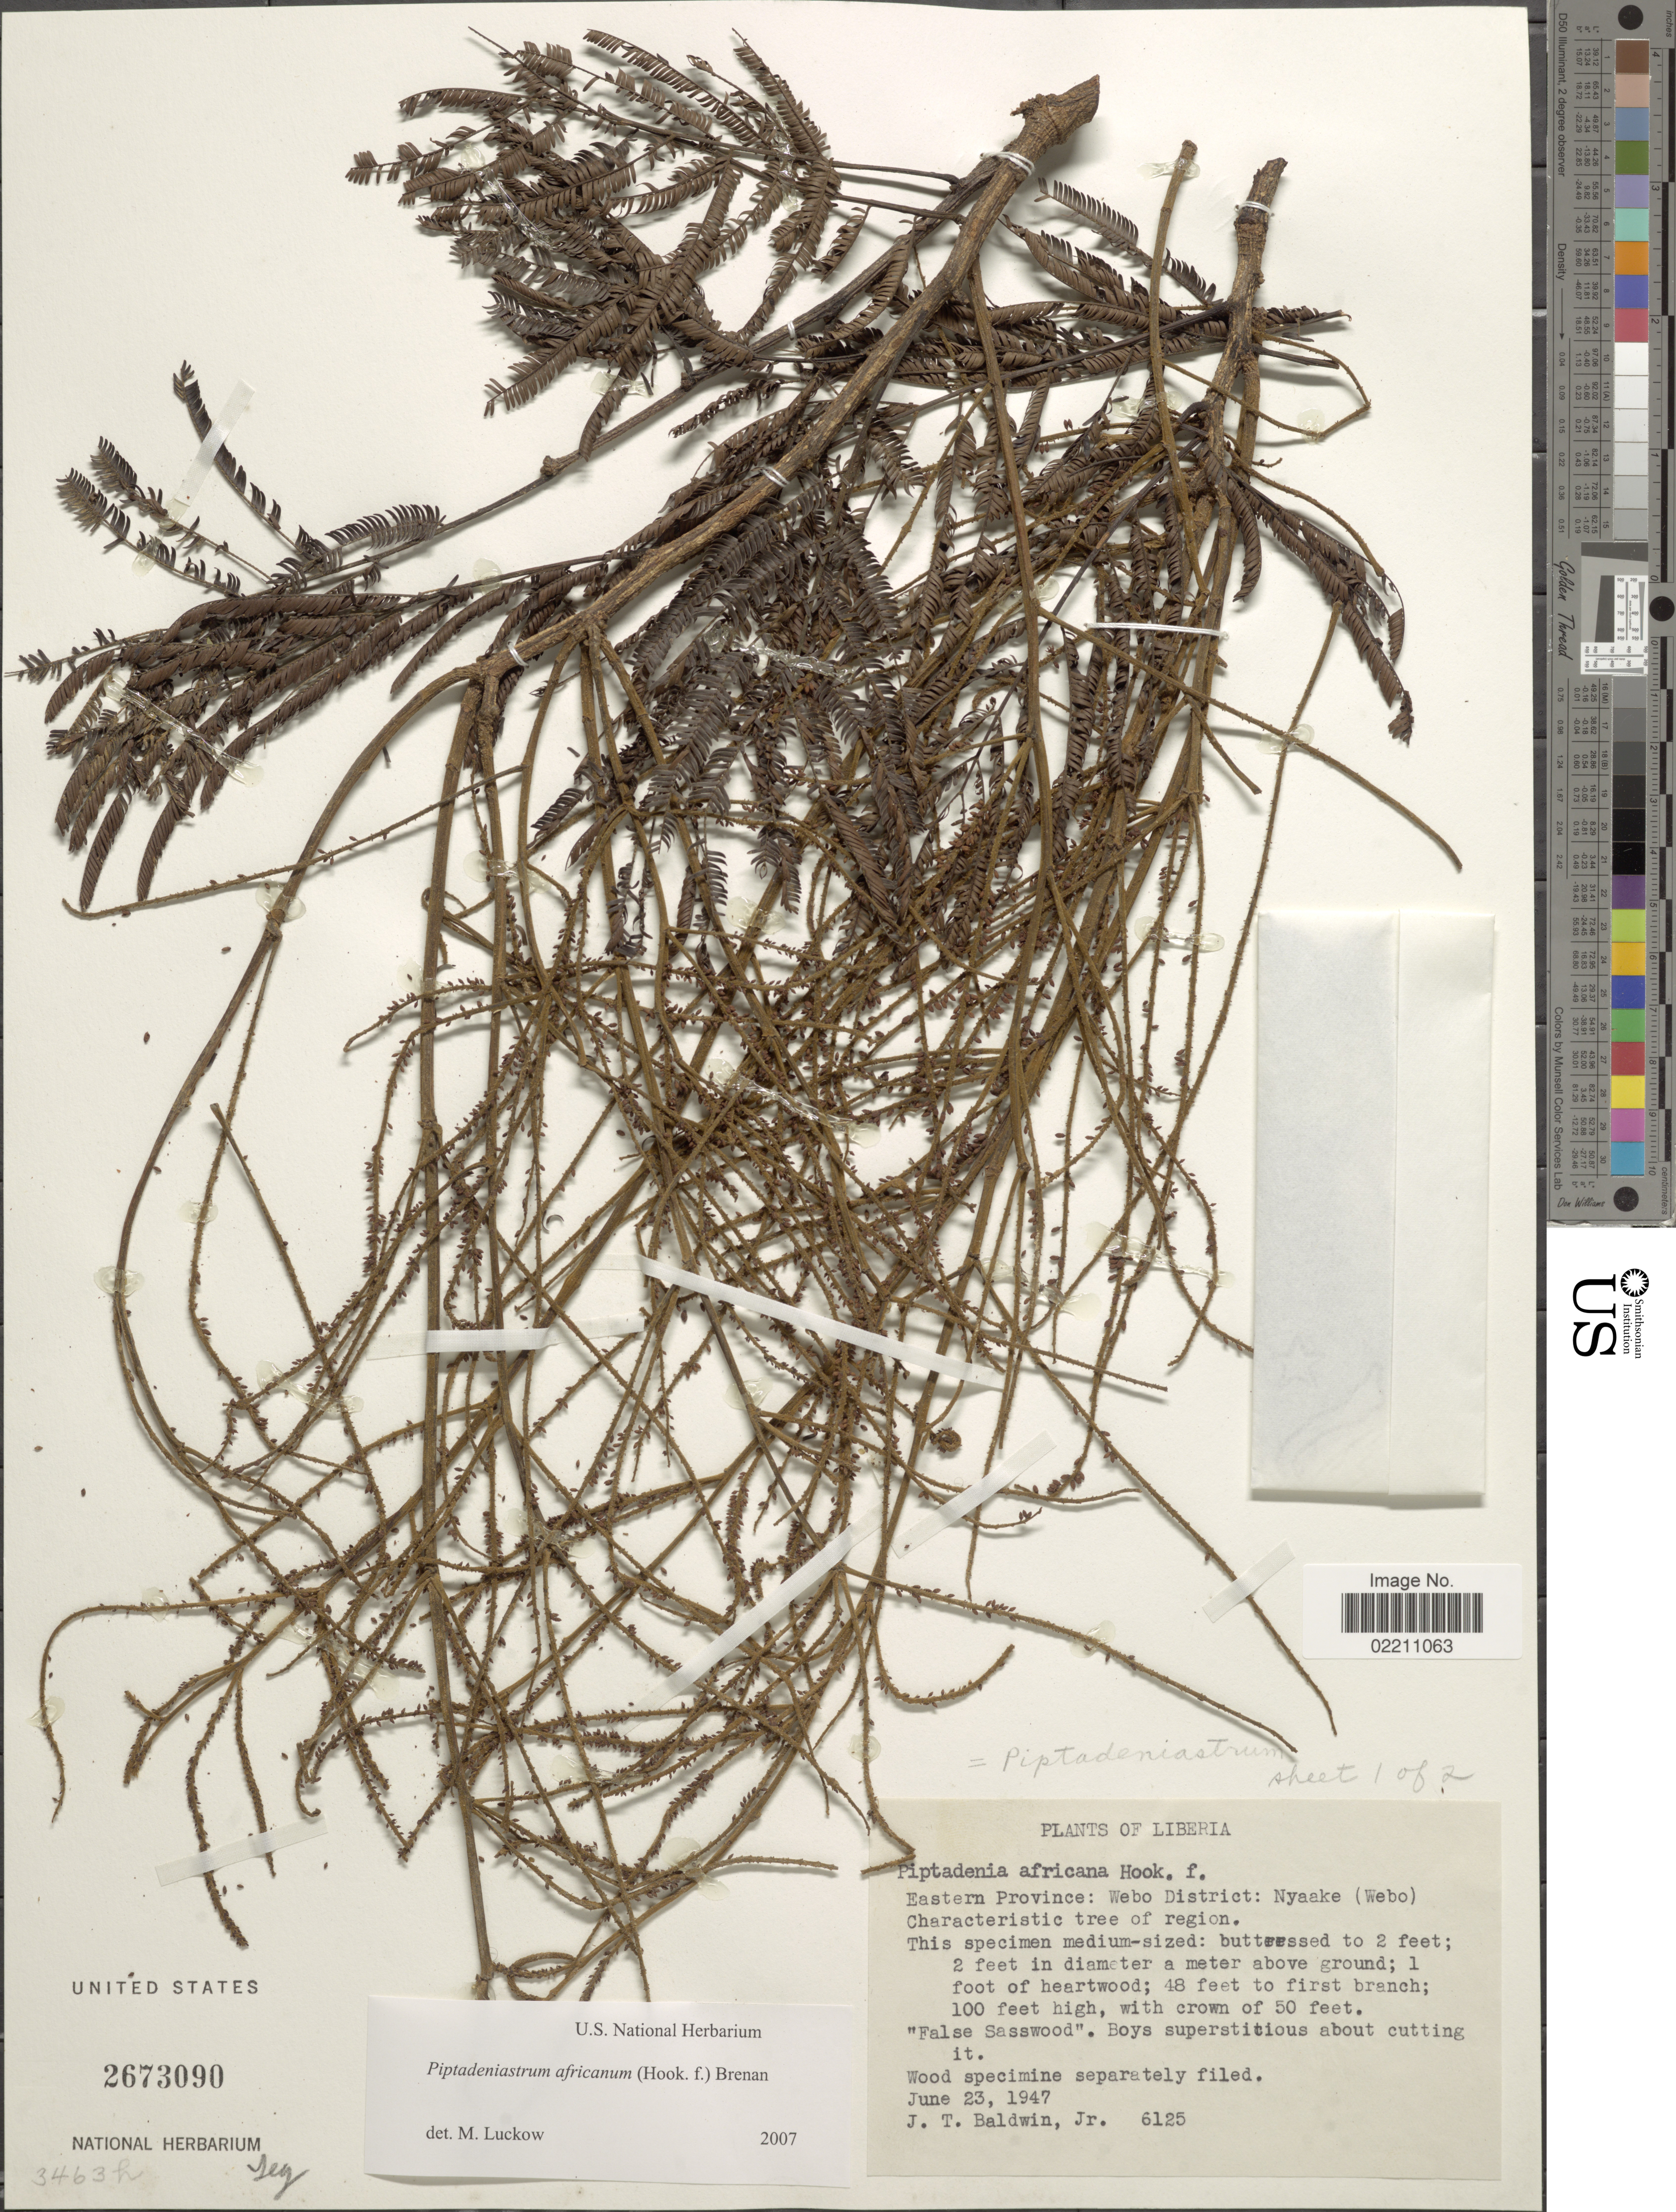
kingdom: Plantae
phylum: Tracheophyta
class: Magnoliopsida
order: Fabales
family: Fabaceae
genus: Piptadeniastrum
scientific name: Piptadeniastrum africanum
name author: (Hook. f.) Brenan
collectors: J. T. Baldwin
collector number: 6125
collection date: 1947-06-23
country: Liberia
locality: Eastern Province: Webo District: Nyaake (Webo)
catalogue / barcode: US 2673090